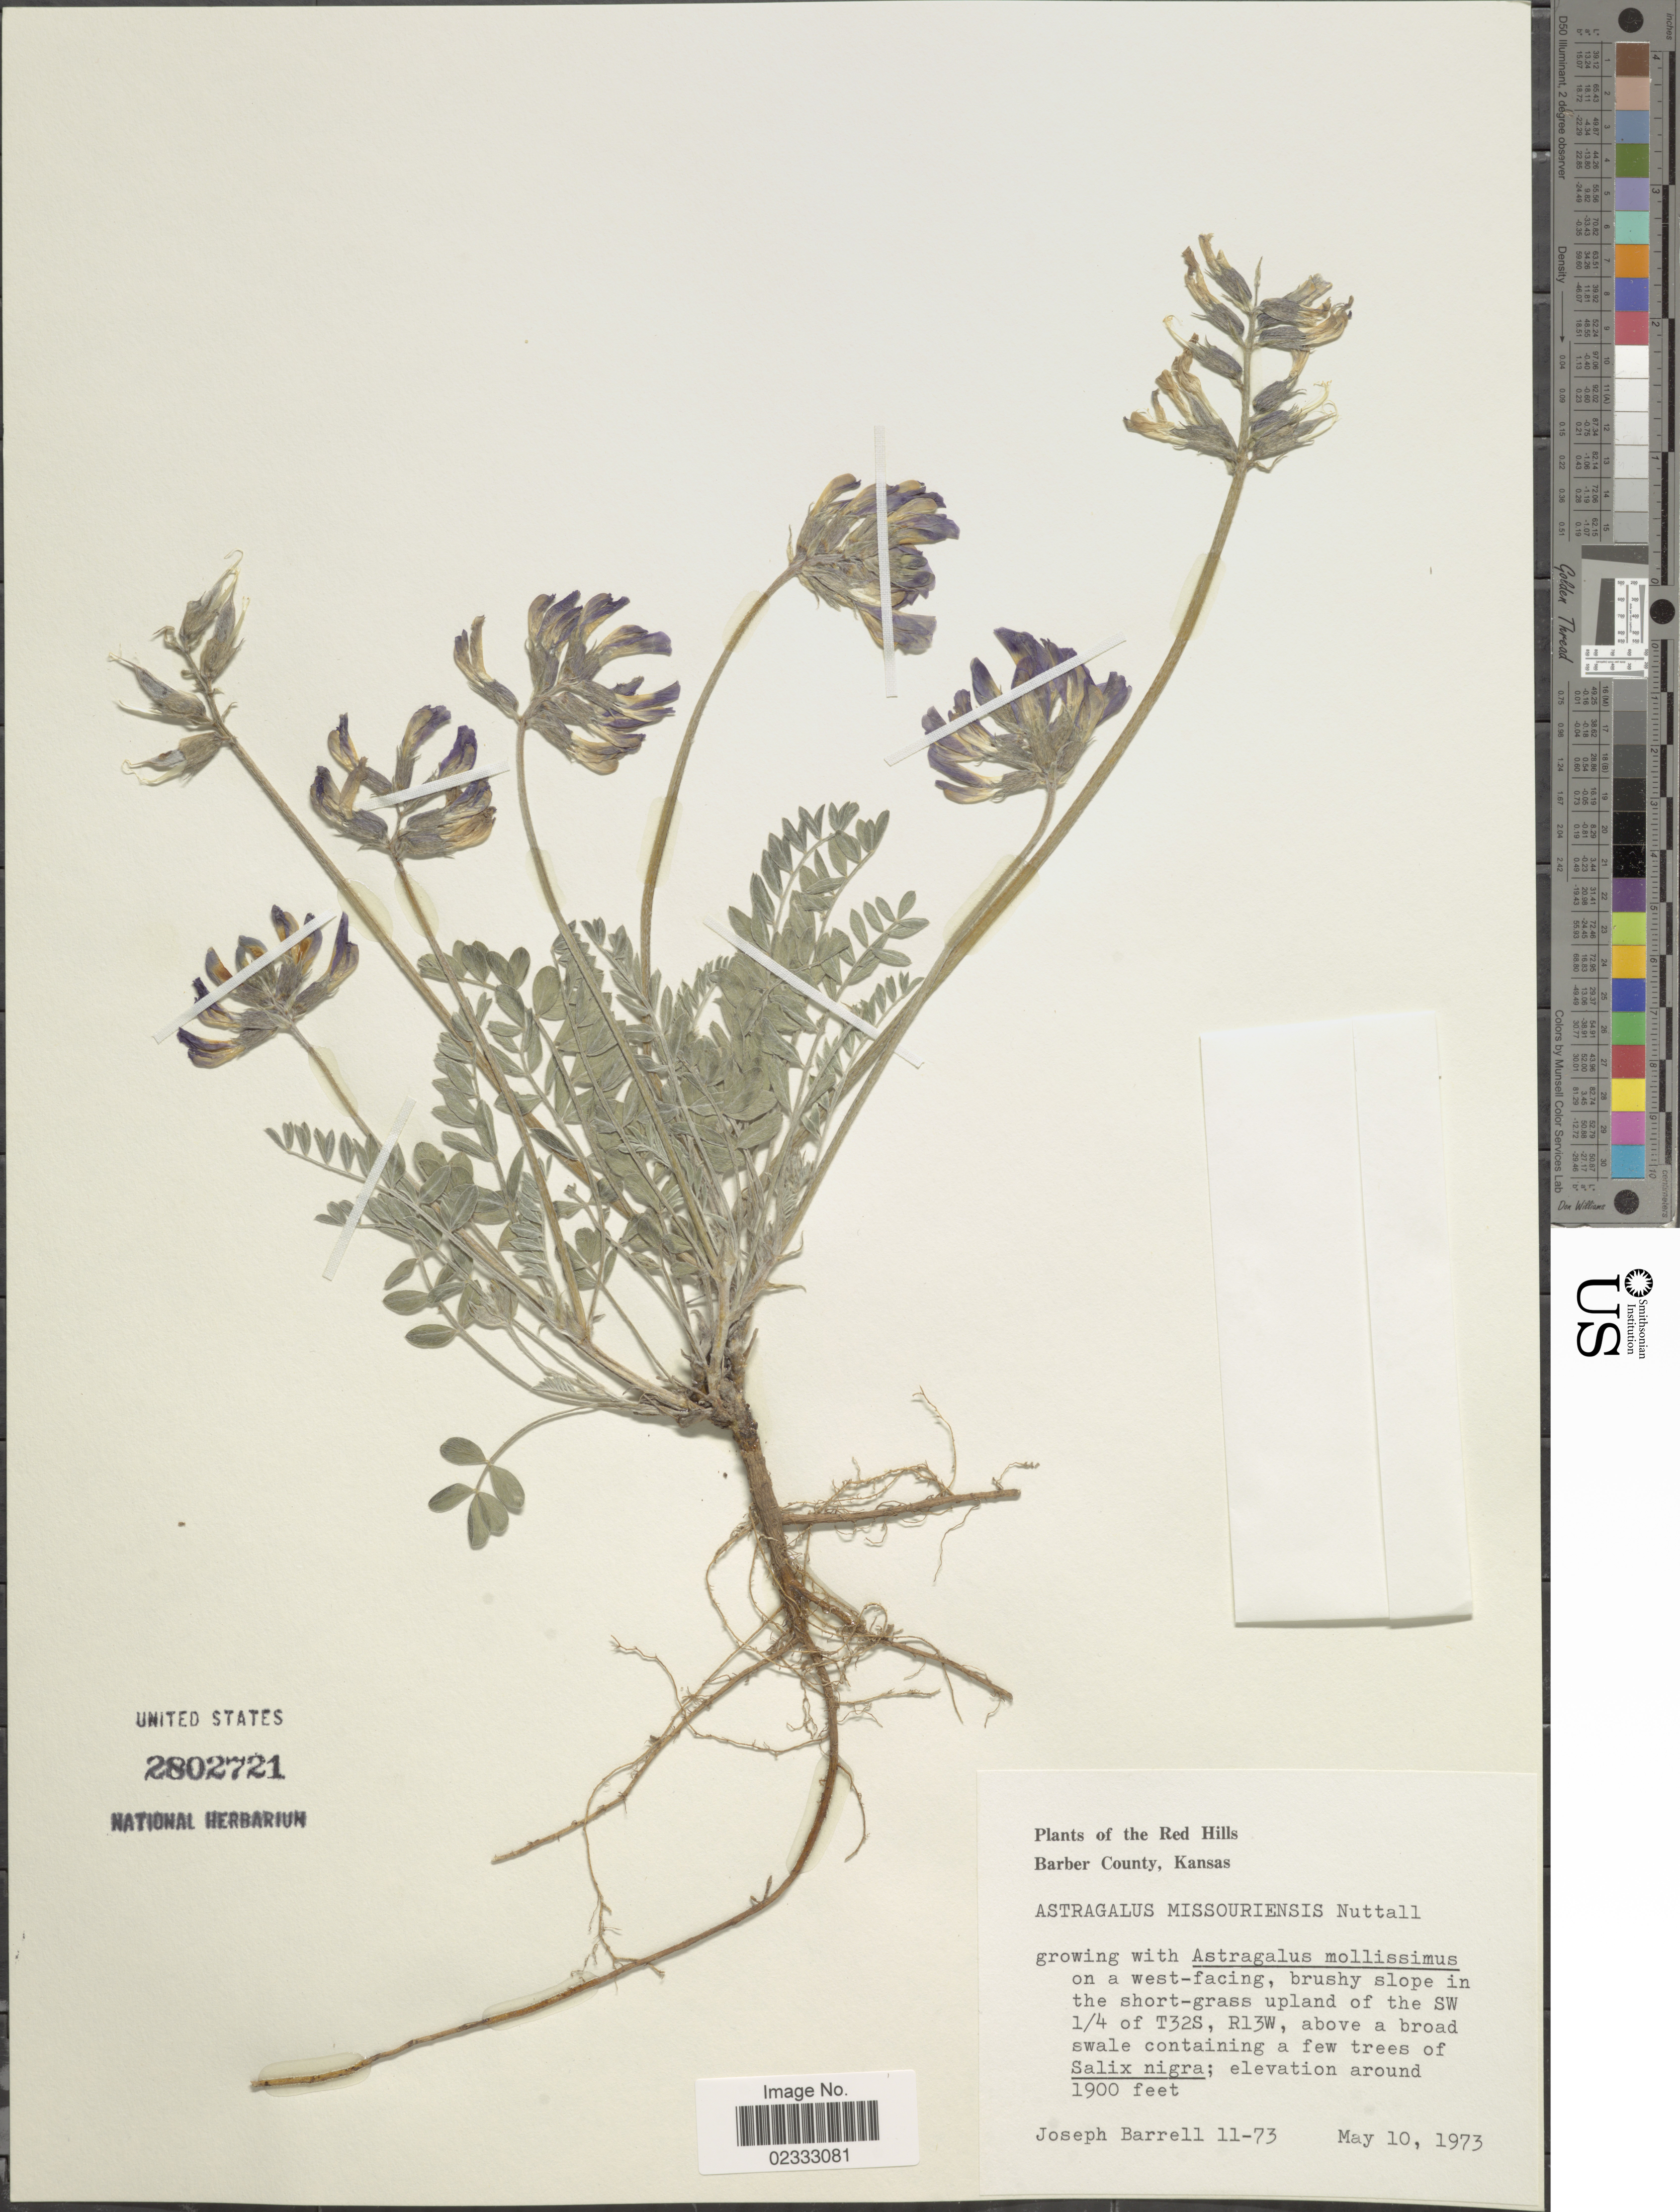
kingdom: Plantae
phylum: Tracheophyta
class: Magnoliopsida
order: Fabales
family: Fabaceae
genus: Astragalus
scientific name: Astragalus missouriensis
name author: Nutt.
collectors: J. Barrell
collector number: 11-73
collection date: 1973-05-10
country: United States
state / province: Kansas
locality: Red Hills. Barber County, Kansas. on a west-facing, brushy slope in the short-grass upland of the SW 1/4 of T32S, R13W, above a broad swale.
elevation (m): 579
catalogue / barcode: US 2802721